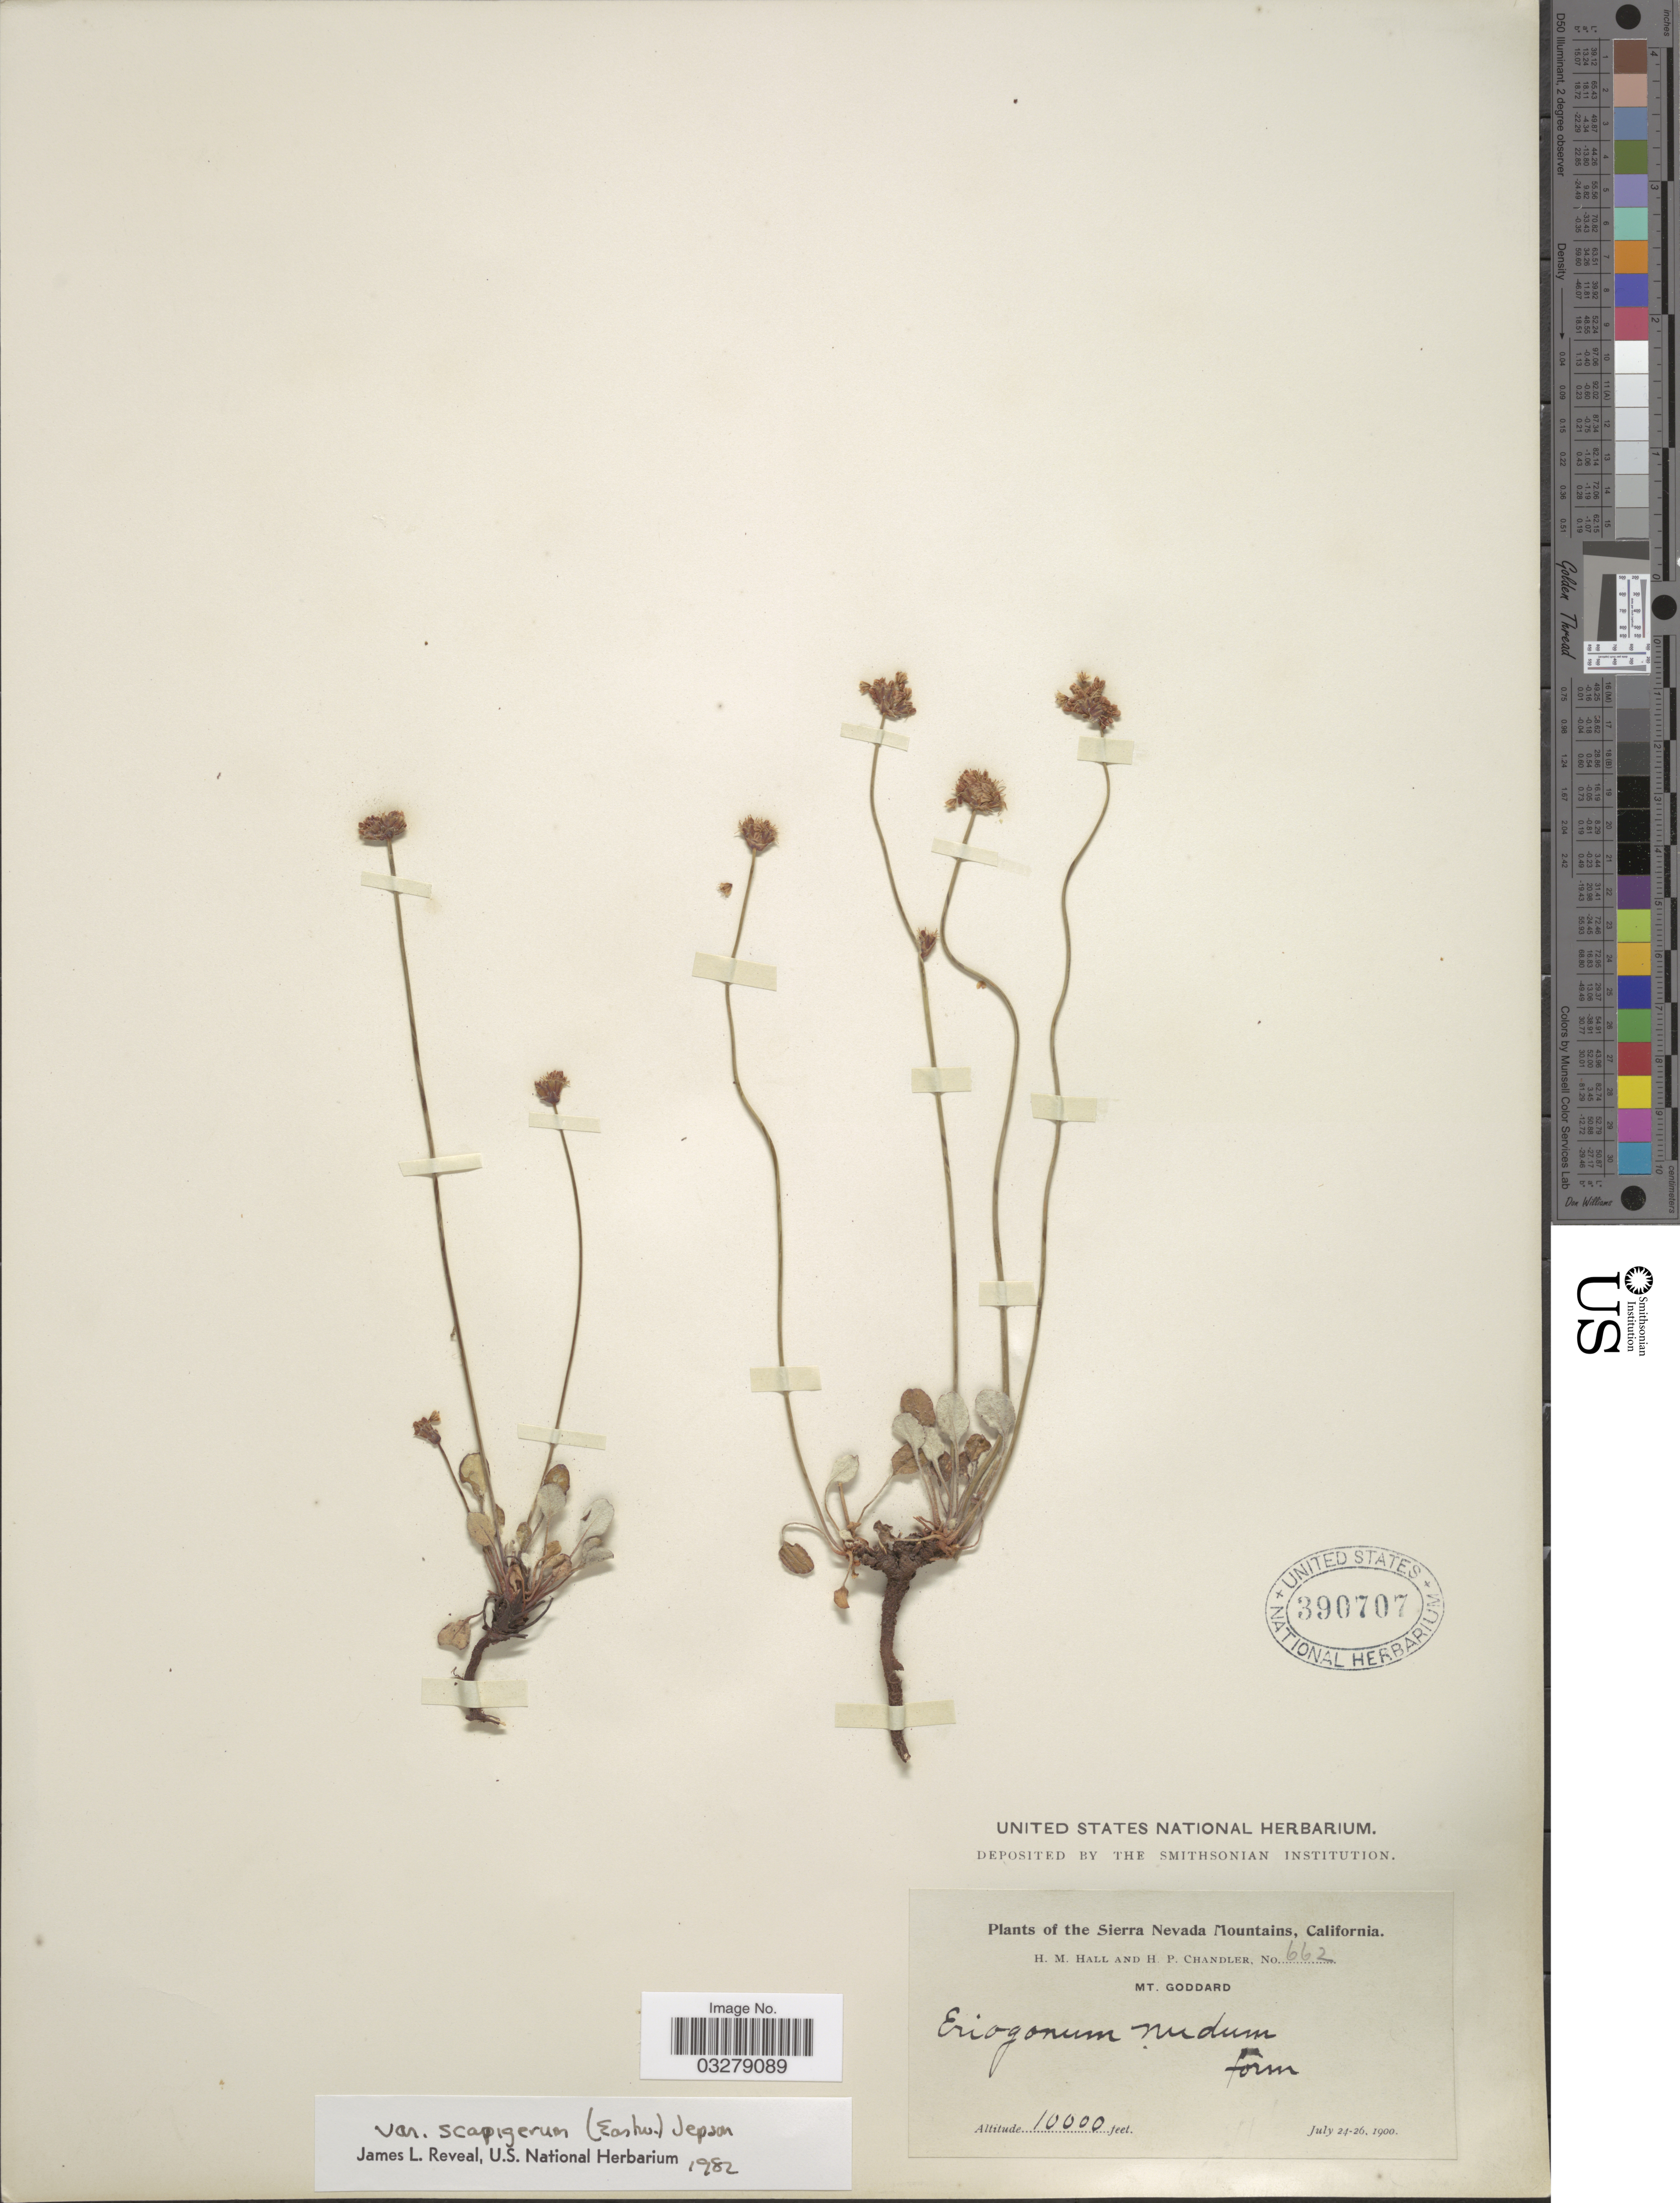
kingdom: Plantae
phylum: Tracheophyta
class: Magnoliopsida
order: Caryophyllales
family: Polygonaceae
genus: Eriogonum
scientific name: Eriogonum nudum var. scapigerum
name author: (Eastw.) Jeps.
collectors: H. M. Hall & H. Chandler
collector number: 662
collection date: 1900-07-24/1900-07-26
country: United States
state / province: California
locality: The Sierra Nevada Mountains, Mt. Goddard.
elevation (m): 3048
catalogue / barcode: US 390707